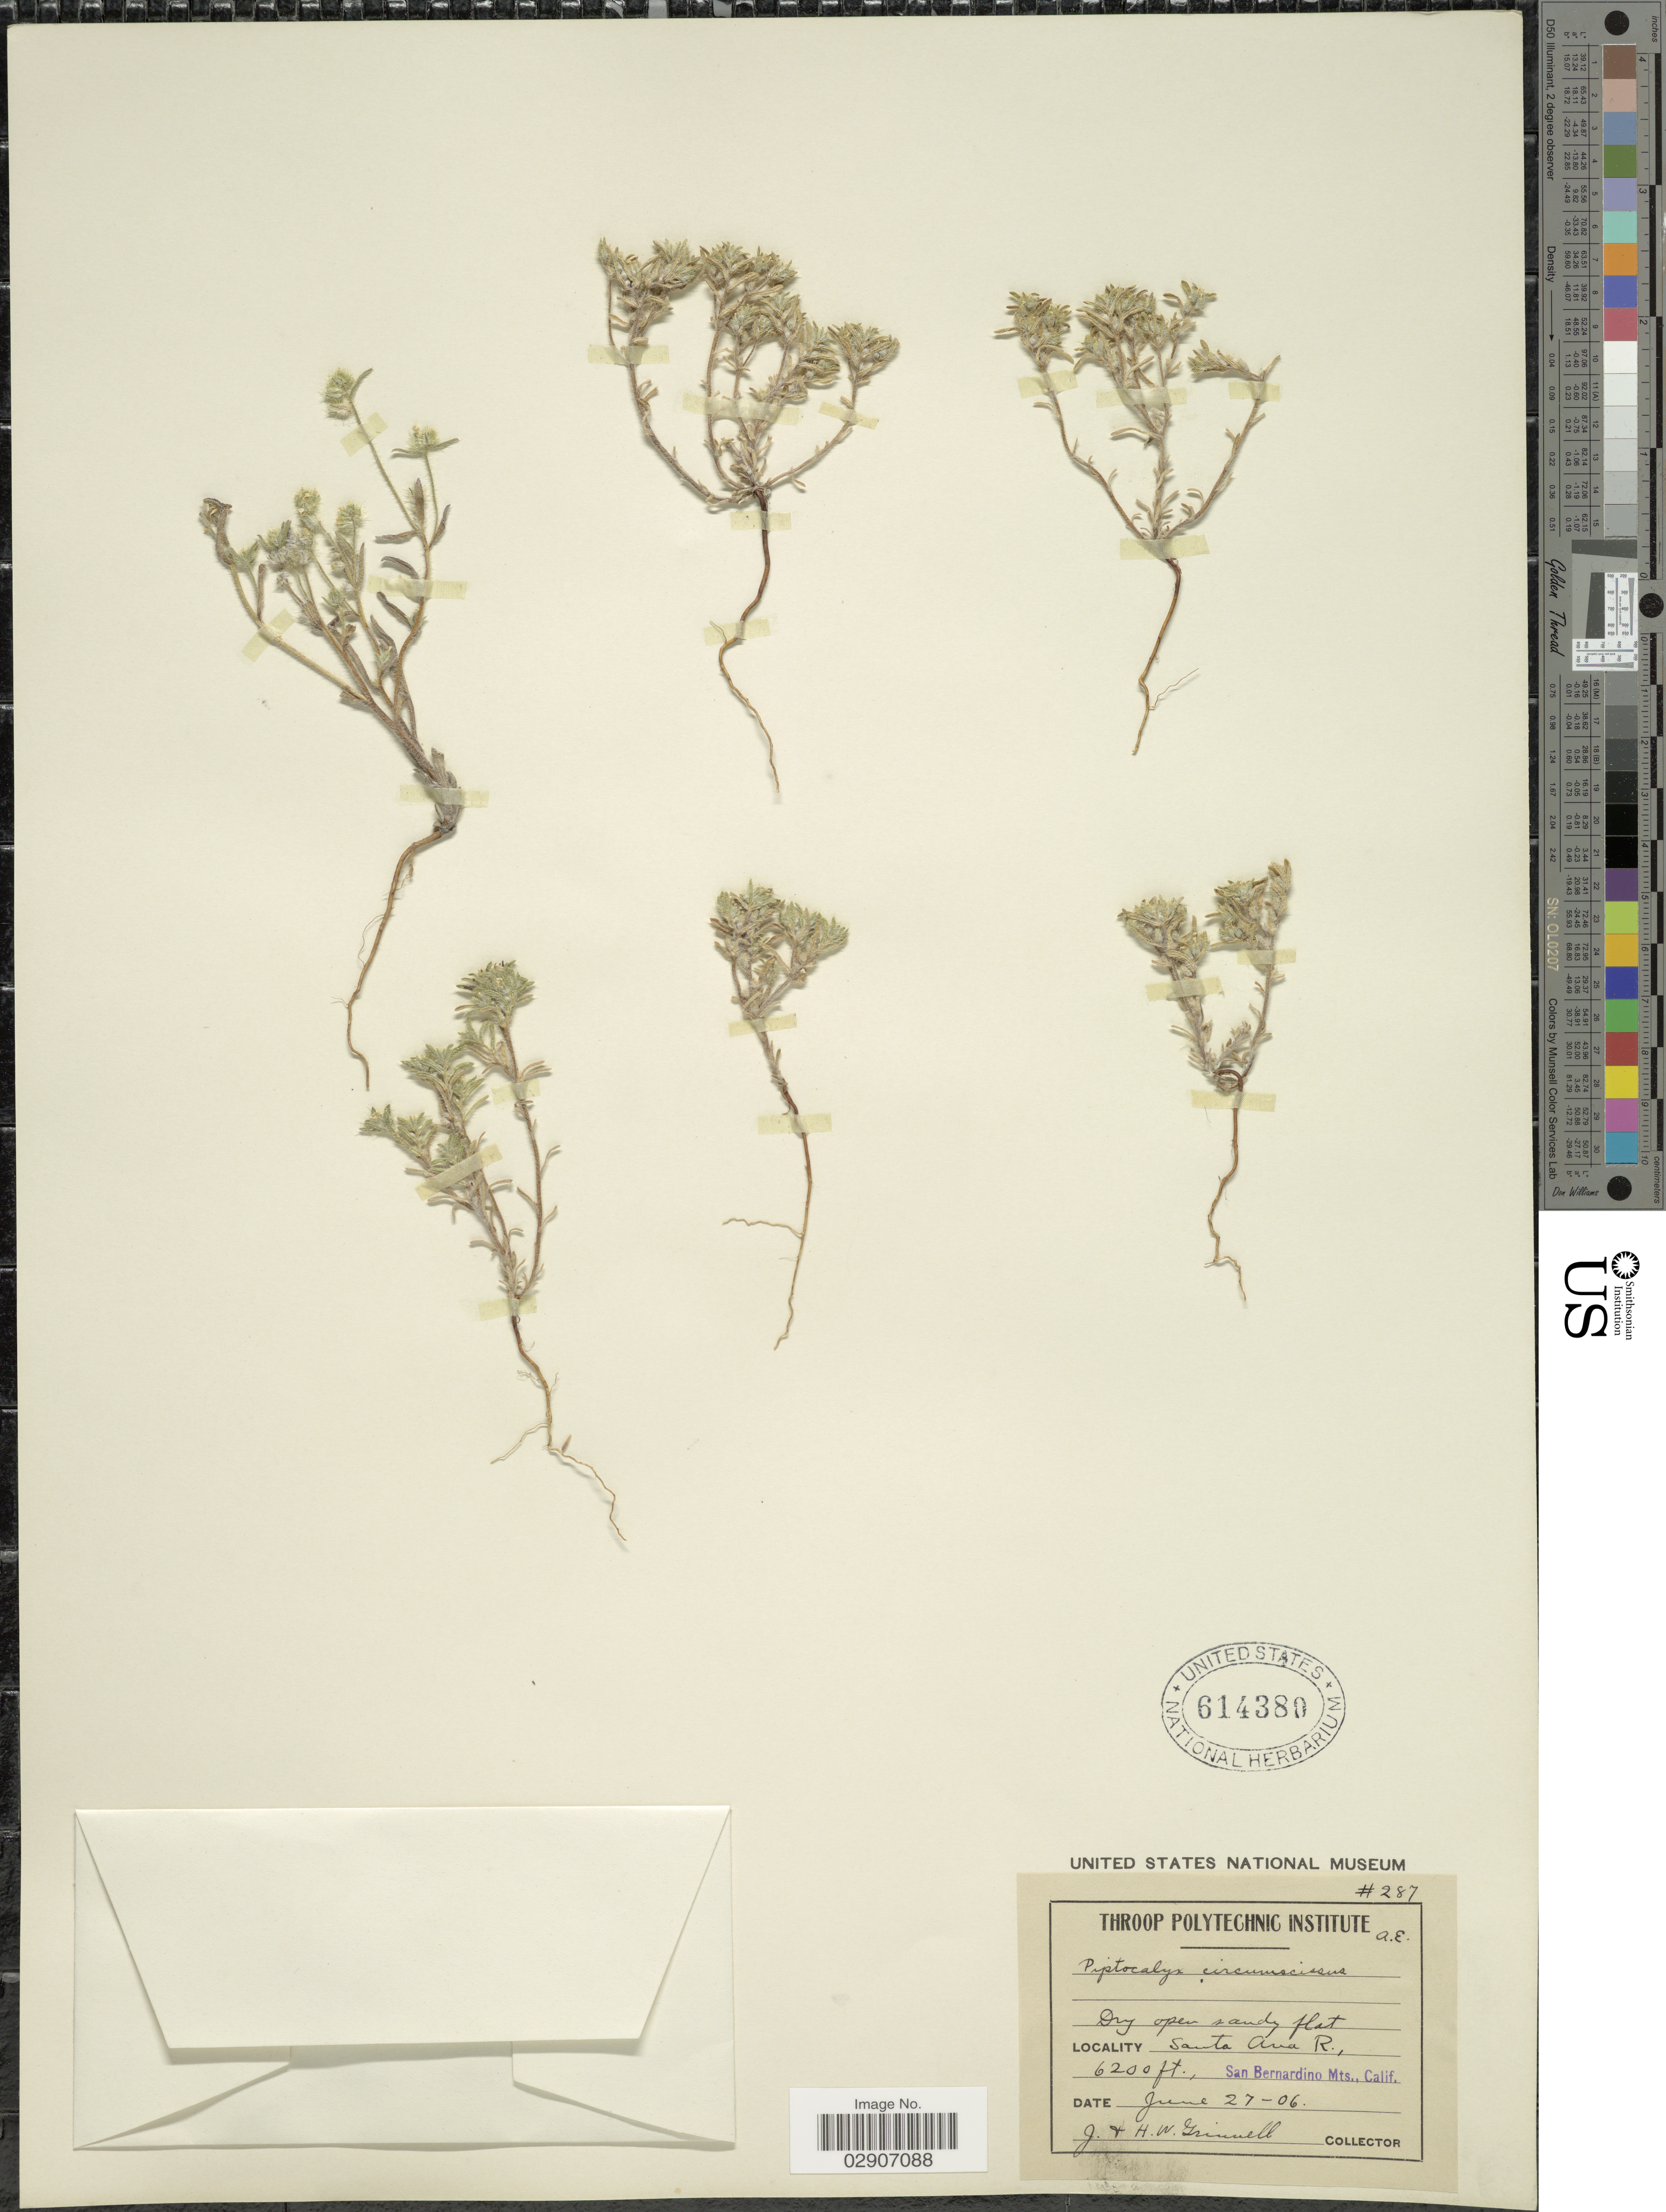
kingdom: Plantae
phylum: Tracheophyta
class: Magnoliopsida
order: Boraginales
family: Boraginaceae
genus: Cryptantha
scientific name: Cryptantha circumscissa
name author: (Hook. & Arn.) I.M. Johnst.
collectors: J. Grinnell & H. Grinnell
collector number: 287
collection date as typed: Transcribed d/m/y: 27/6/6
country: United States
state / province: California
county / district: San Bernardino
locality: Santa Ana R. San Bernardino Mts.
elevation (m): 1890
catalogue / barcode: US 614380